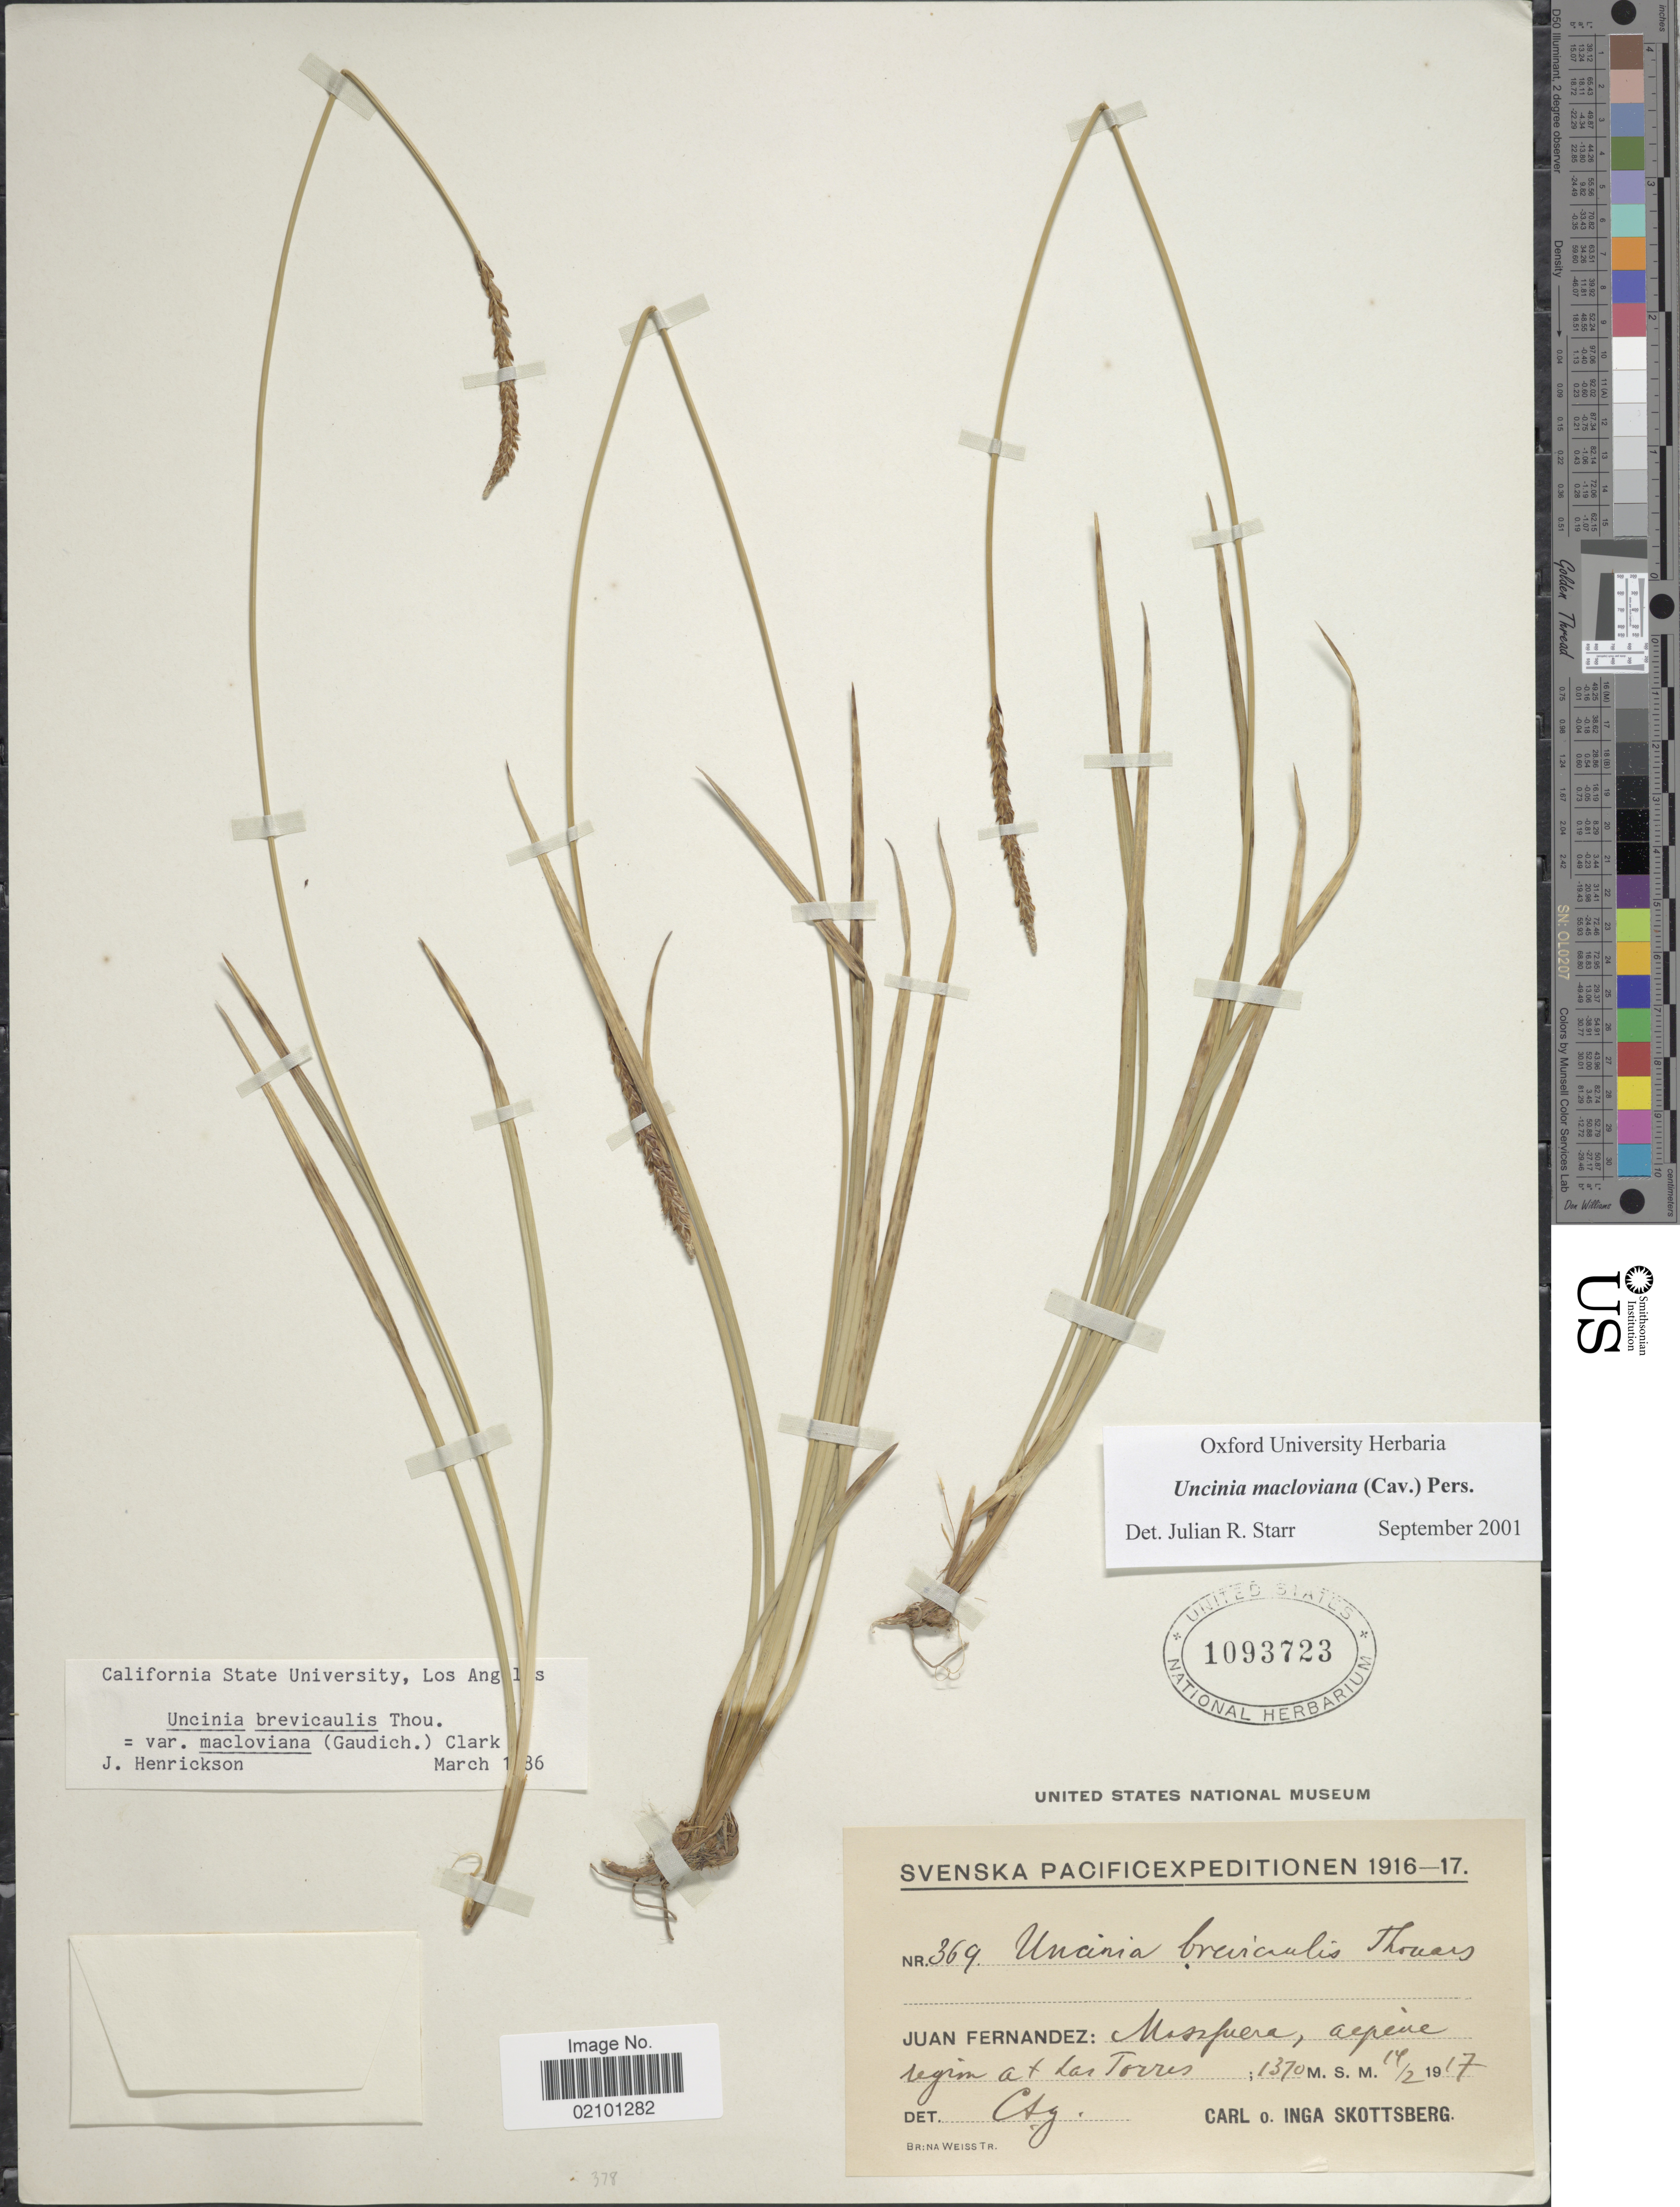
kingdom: Plantae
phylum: Tracheophyta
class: Liliopsida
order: Poales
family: Cyperaceae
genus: Carex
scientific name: Carex delacosta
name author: Kuntze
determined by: Strong, Mark T., (BOT), Smithsonian Institution - National Museum of Natural History (UNITED STATES)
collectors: C. Skottsberg & I. Skottsberg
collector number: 369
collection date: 1917-02-14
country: Chile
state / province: Valparaíso (V)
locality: Juan Fernandez: Masafuera, alpine region at Las Torres.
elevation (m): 1370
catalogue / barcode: US 1093723